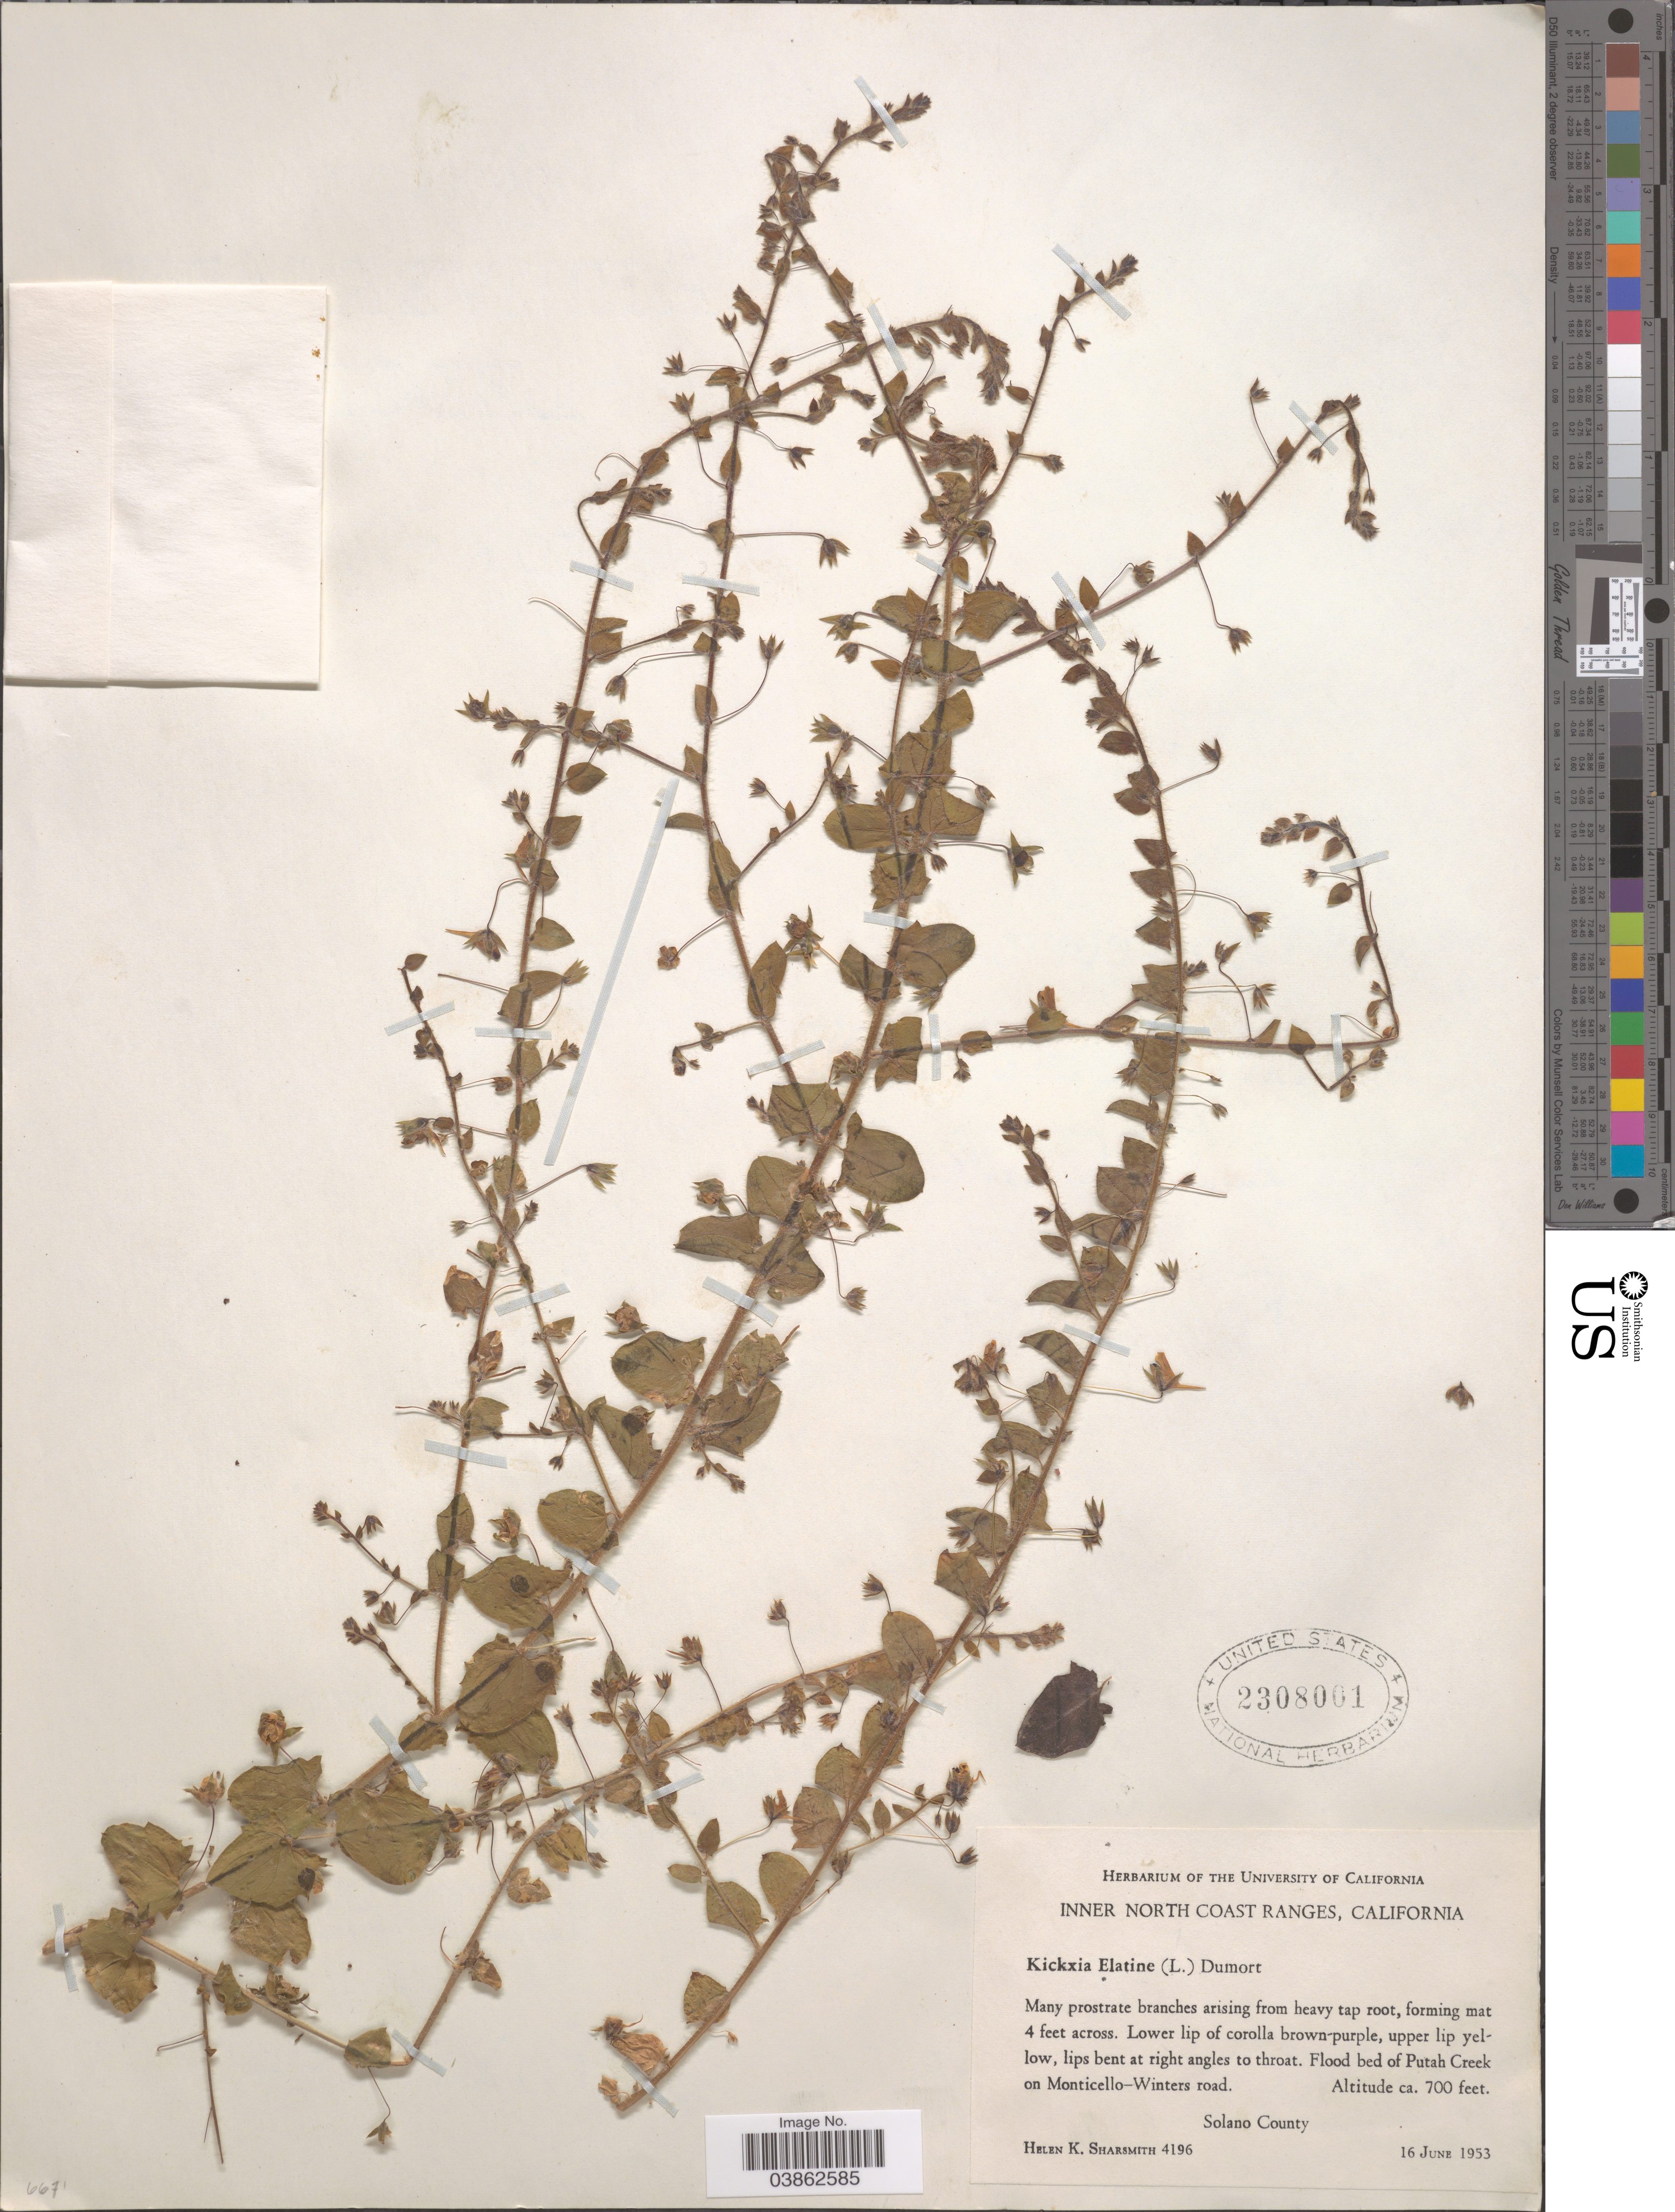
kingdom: Plantae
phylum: Tracheophyta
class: Magnoliopsida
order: Lamiales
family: Plantaginaceae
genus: Kickxia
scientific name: Kickxia elatine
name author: (L.) Dumort.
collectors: H. Sharsmith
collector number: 4196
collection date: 1953-06-16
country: United States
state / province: California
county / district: Solano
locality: Inner North Coast Ranges. Flood bed at Putah Creek on Monticello-Winters road. Solano County.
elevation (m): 213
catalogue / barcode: US 2308001